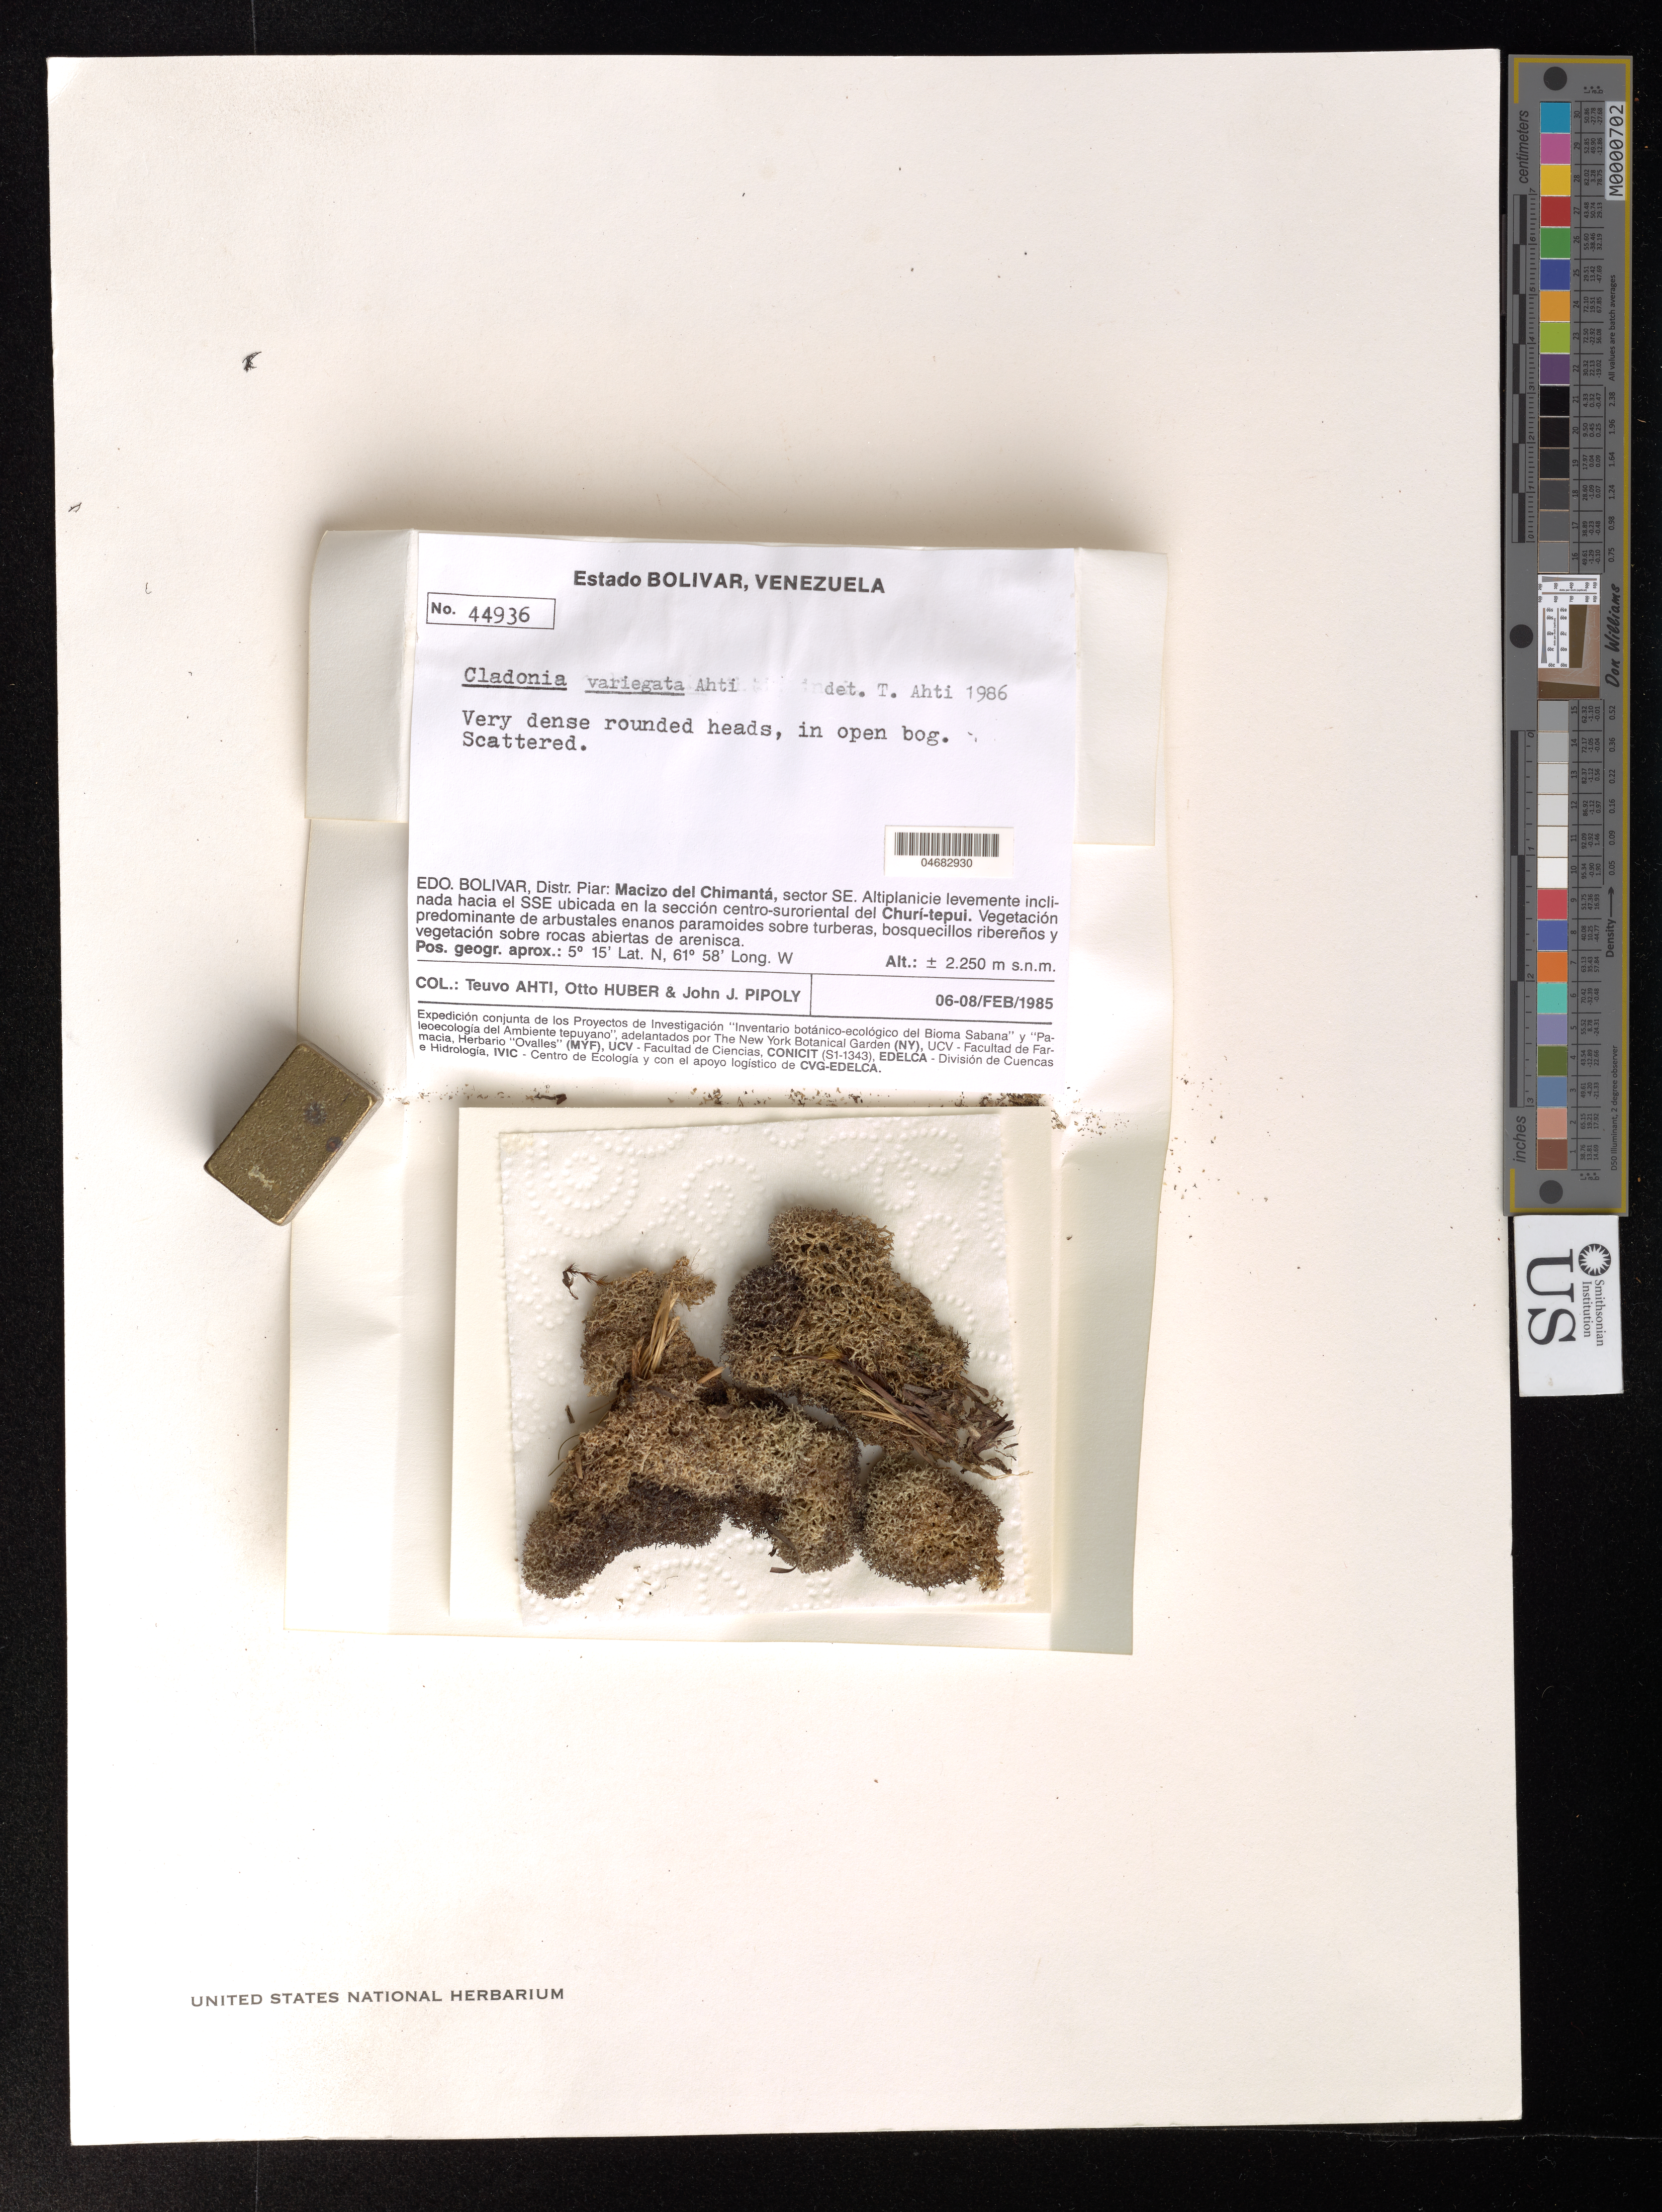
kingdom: Fungi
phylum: Ascomycota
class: Lecanoromycetes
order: Lecanorales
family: Cladoniaceae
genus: Cladonia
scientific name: Cladonia variegata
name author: Ahti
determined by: Ahti, Teuvo T.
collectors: T. T. Ahti, O. Huber & J. J. Pipoly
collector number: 44936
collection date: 1985-02-06/1986-02-08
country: Venezuela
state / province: Bolívar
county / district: Piar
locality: Macizo del Chimantá, sector SE. Altaplancicie levemente inclinada hacia SSE ubicada en la sección centro-suroiental del Churí-tepuí.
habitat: Vegetación predominante de arbustales enanos paramoides sobre turberas, bosquecillos ribereños y vegetación sobre rocas abiertas de arenisca.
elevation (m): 2250